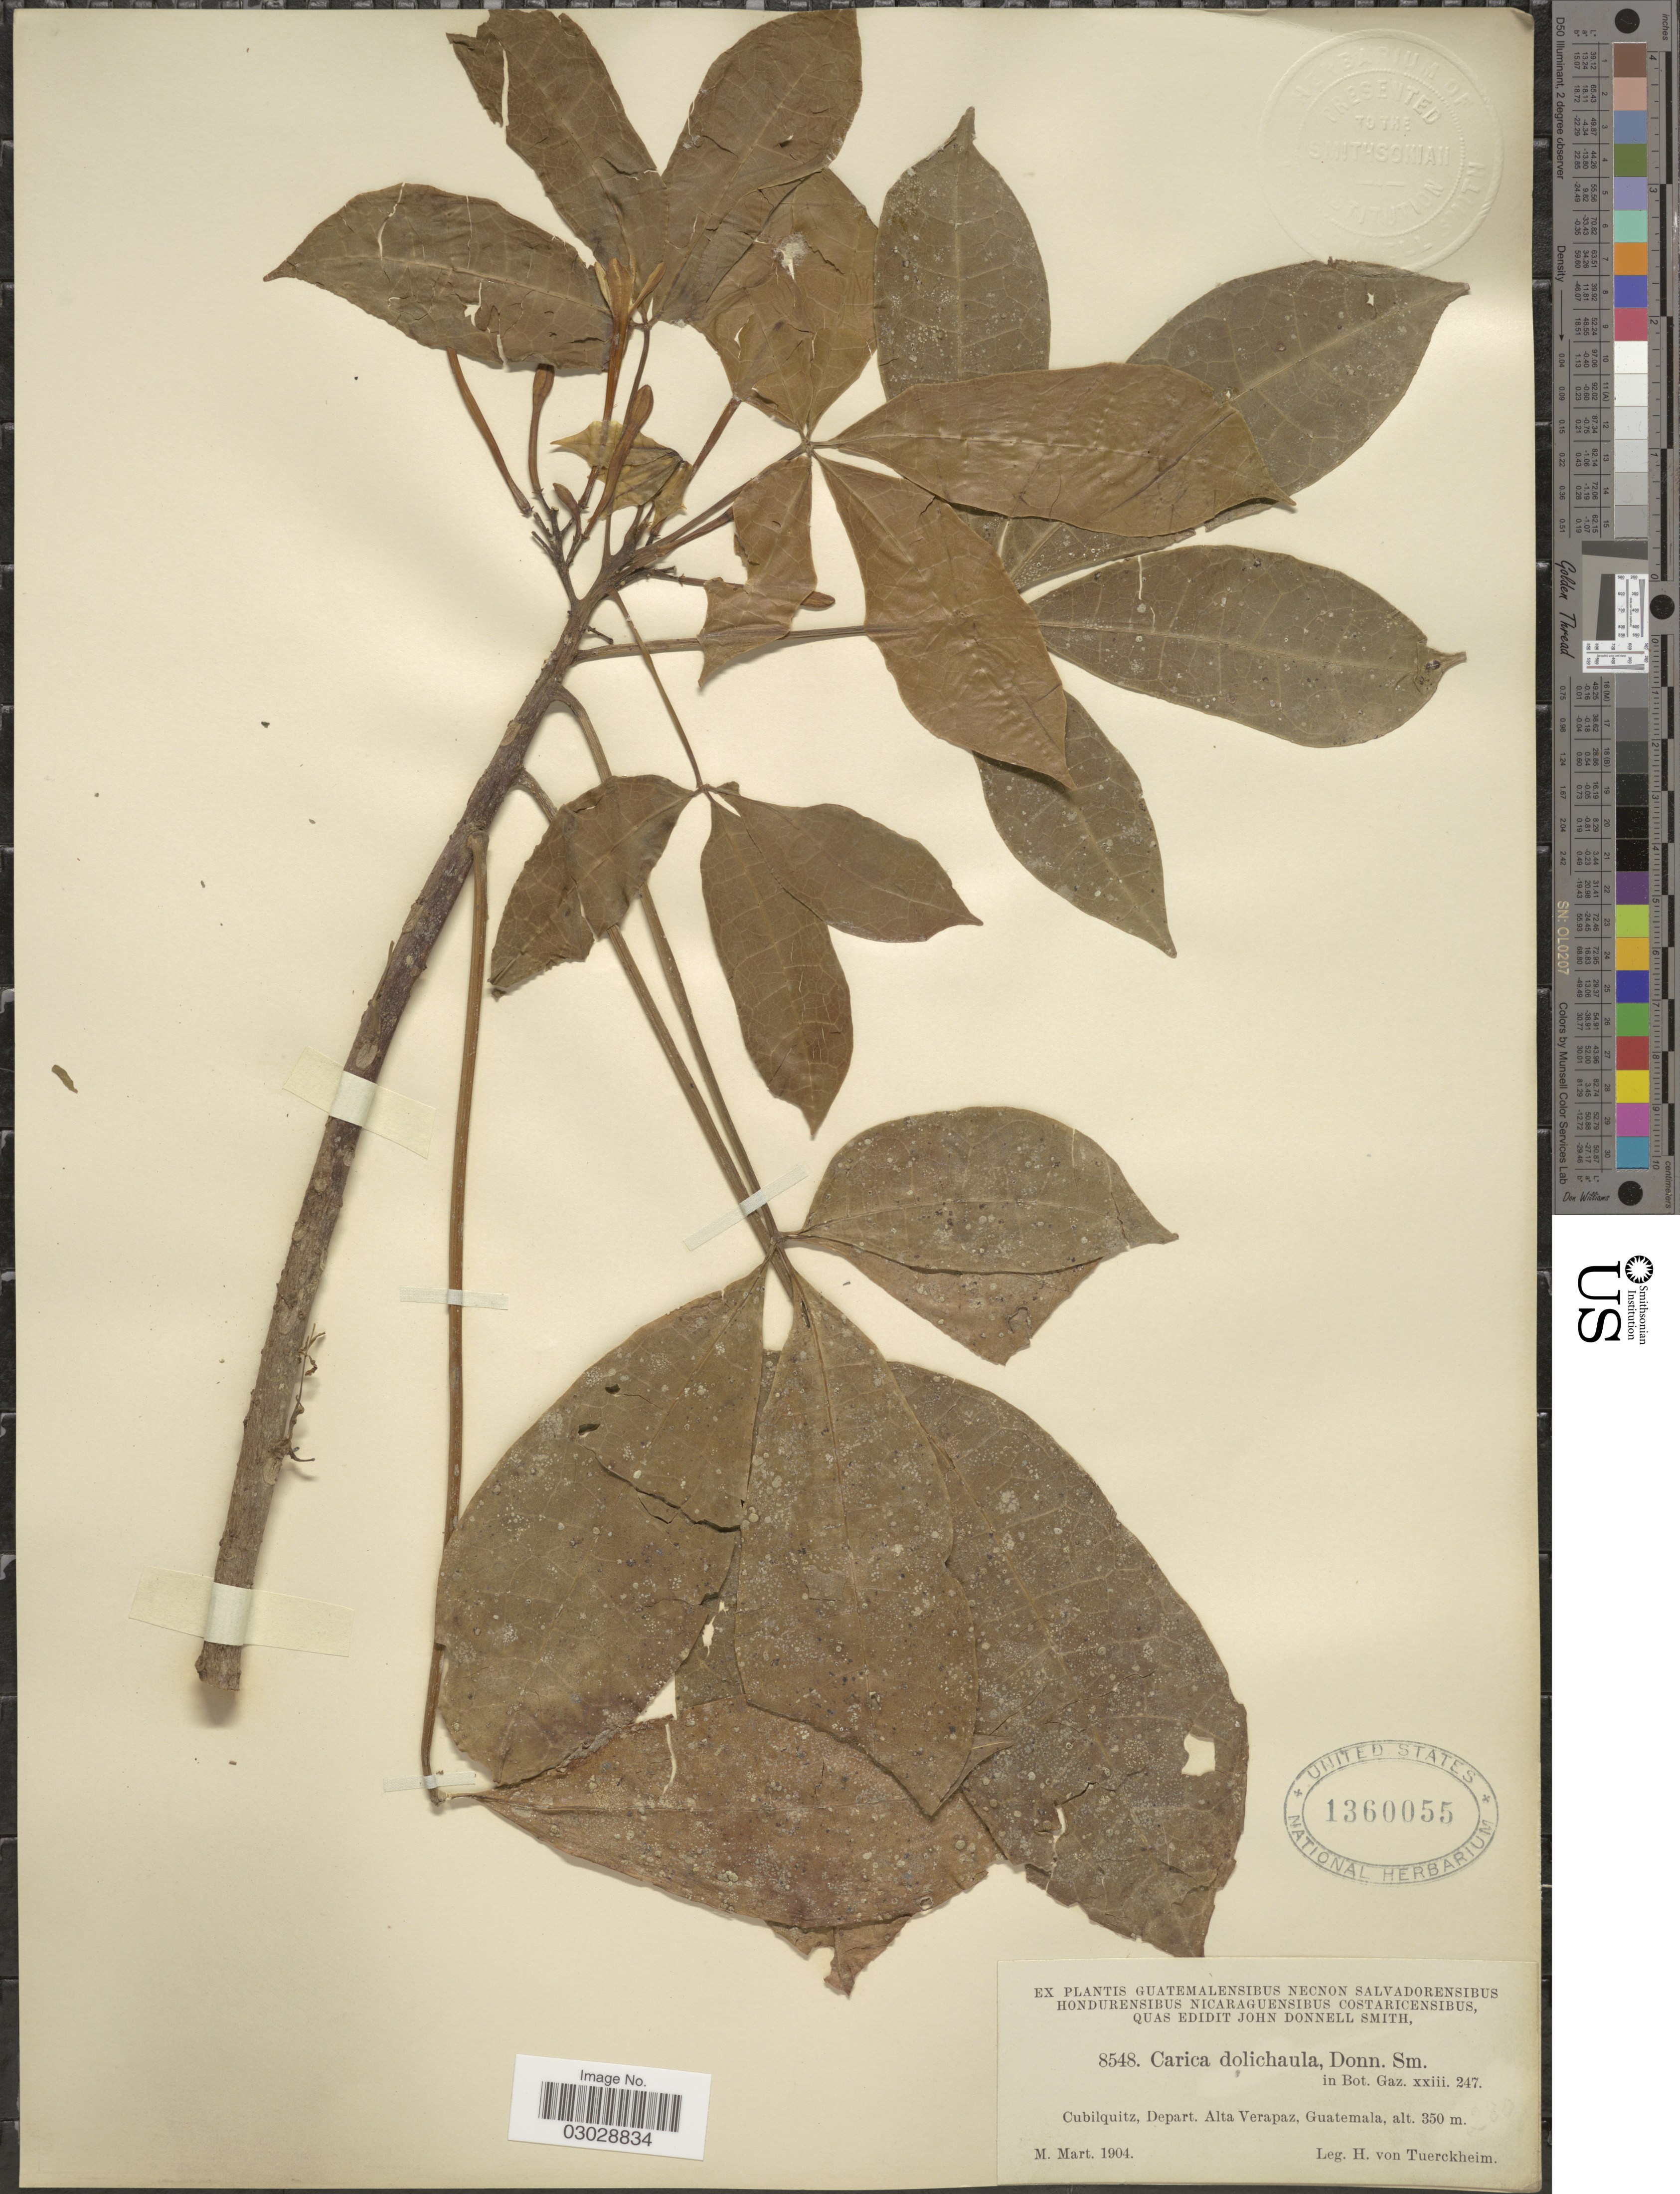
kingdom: Plantae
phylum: Tracheophyta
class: Magnoliopsida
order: Brassicales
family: Caricaceae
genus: Jacaratia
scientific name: Jacaratia dolichaula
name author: (Donn. Sm.) Woodson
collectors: H. von Türckheim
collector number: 8548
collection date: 1904-03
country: Guatemala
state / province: Alta Verapaz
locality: Cubilquitz, Depart. Alta Verapaz.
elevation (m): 350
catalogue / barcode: US 1360055